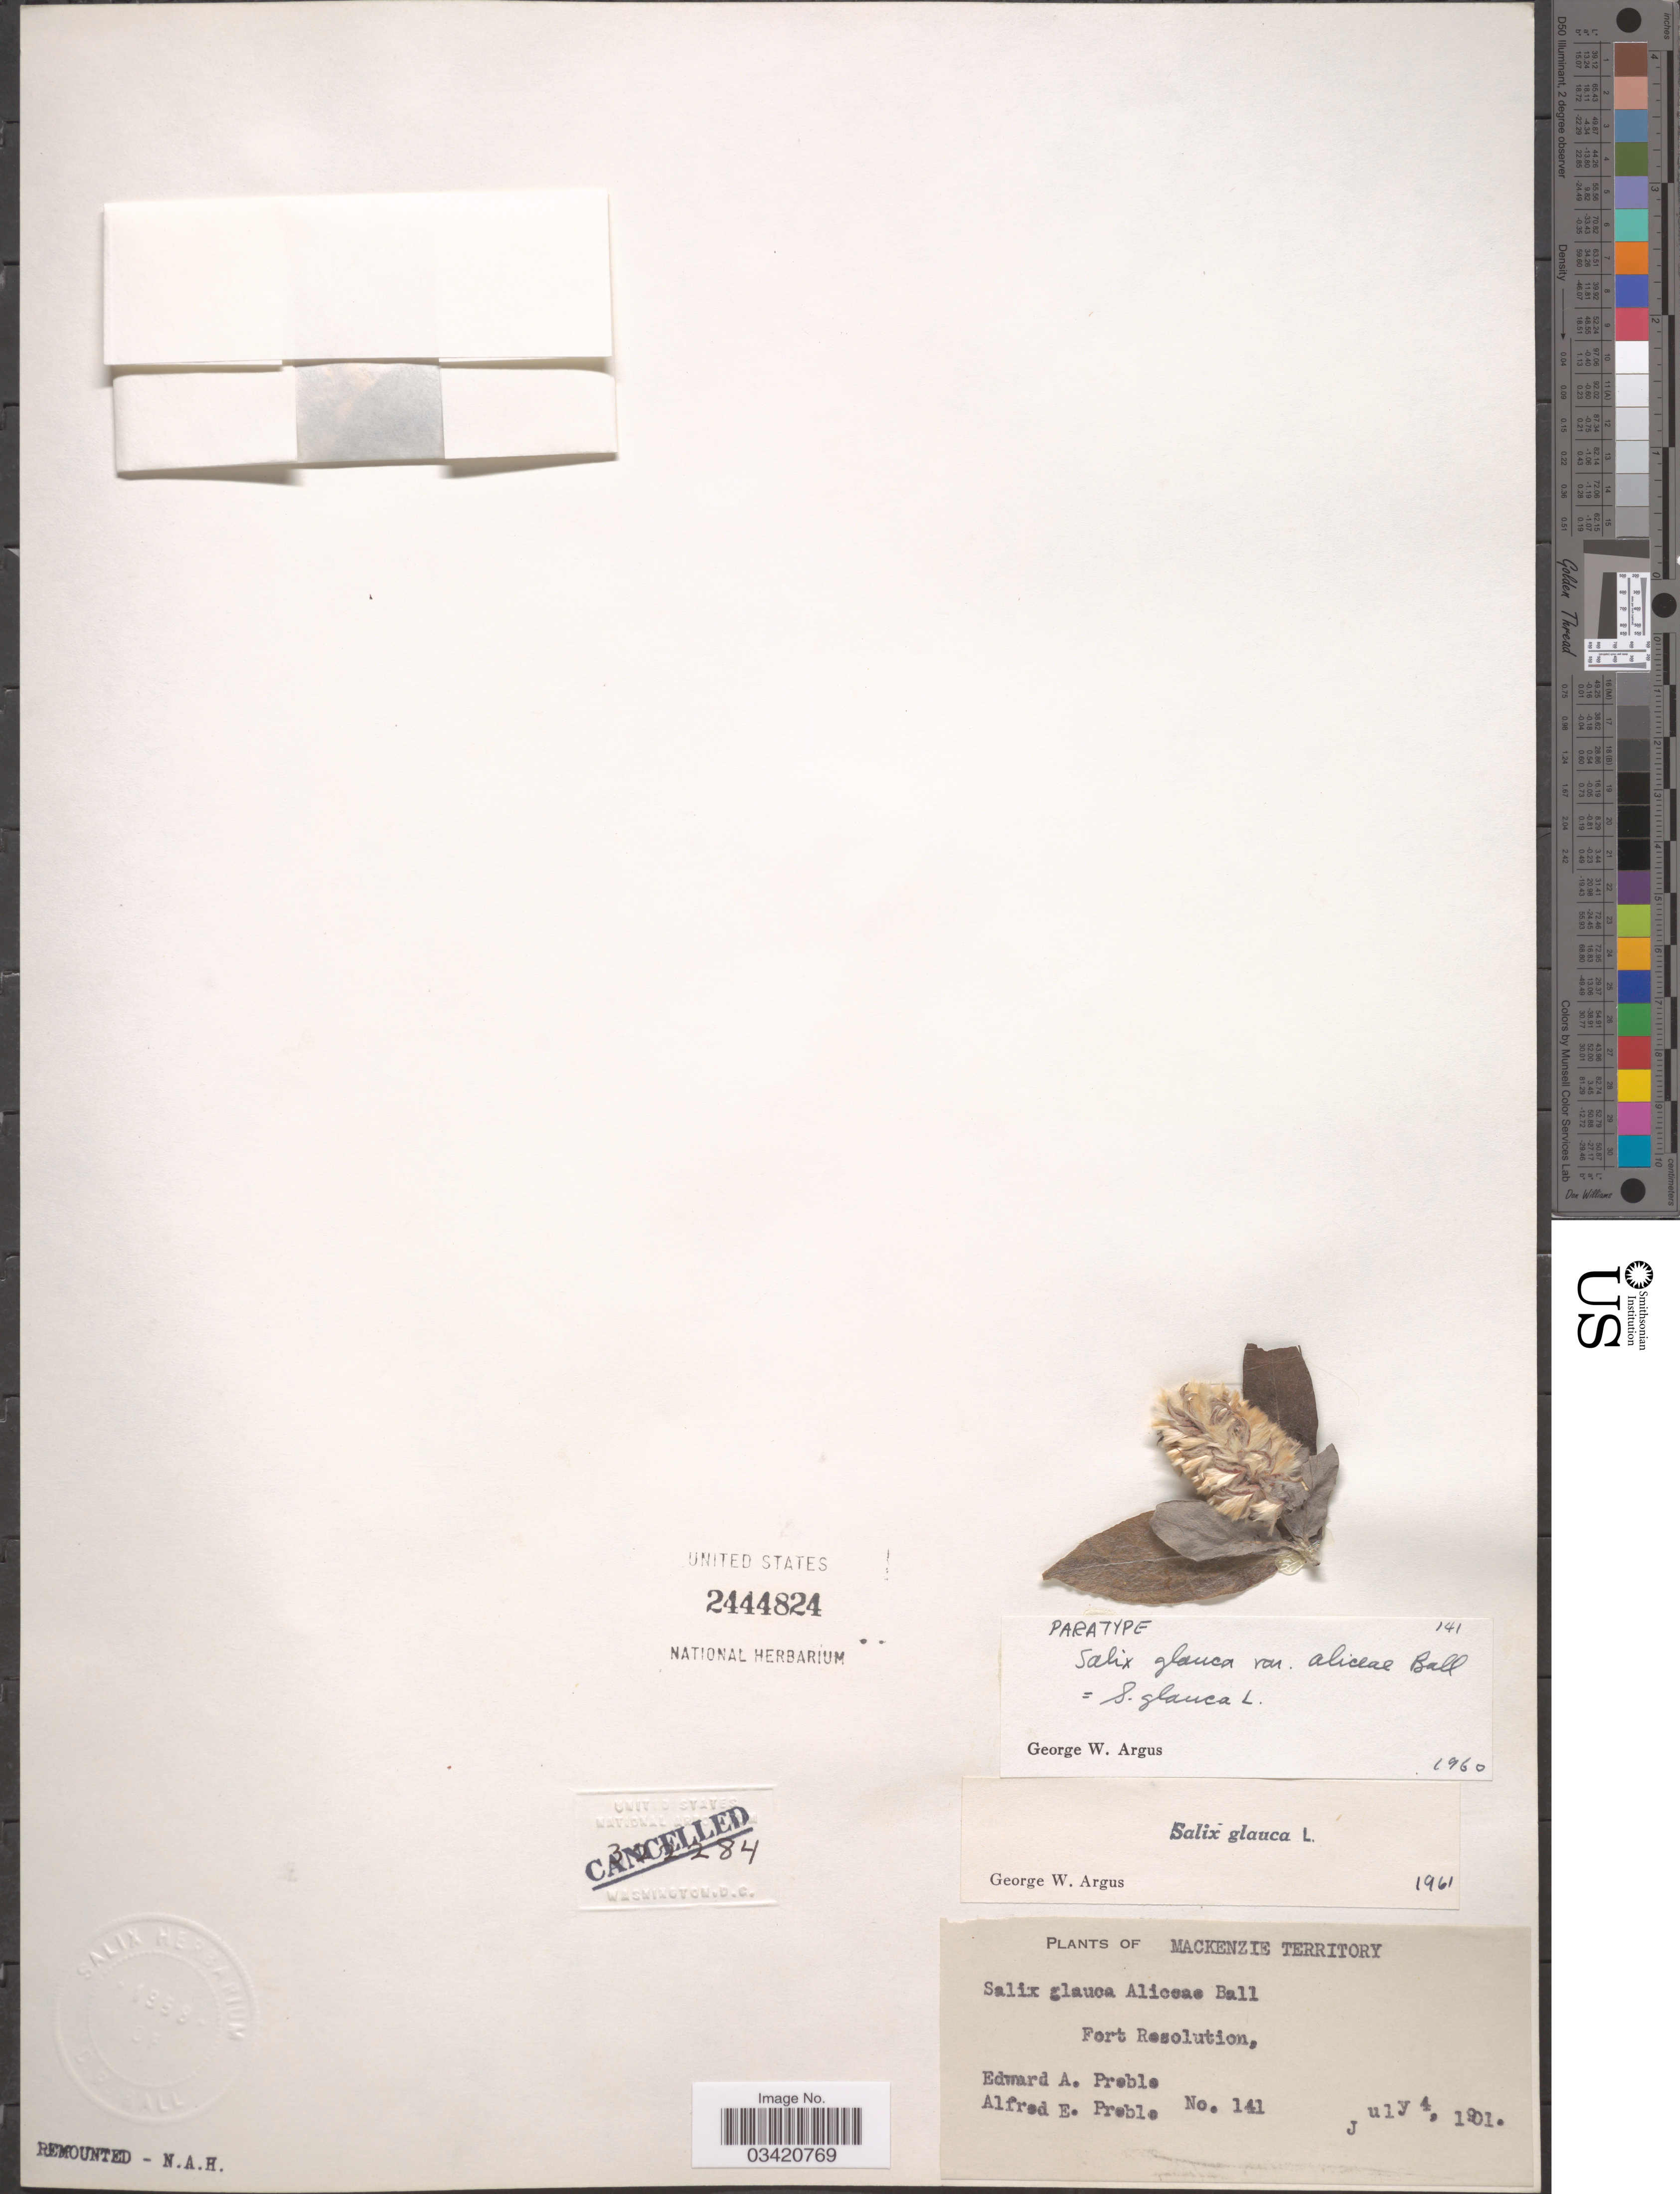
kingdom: Plantae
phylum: Tracheophyta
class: Magnoliopsida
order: Malpighiales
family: Salicaceae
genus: Salix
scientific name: Salix glauca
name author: L.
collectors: E. Preble & A. Preble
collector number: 141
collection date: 1901-07-04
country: Canada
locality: Mackenzie Territory. Fort Resolution.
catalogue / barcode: US 2444824